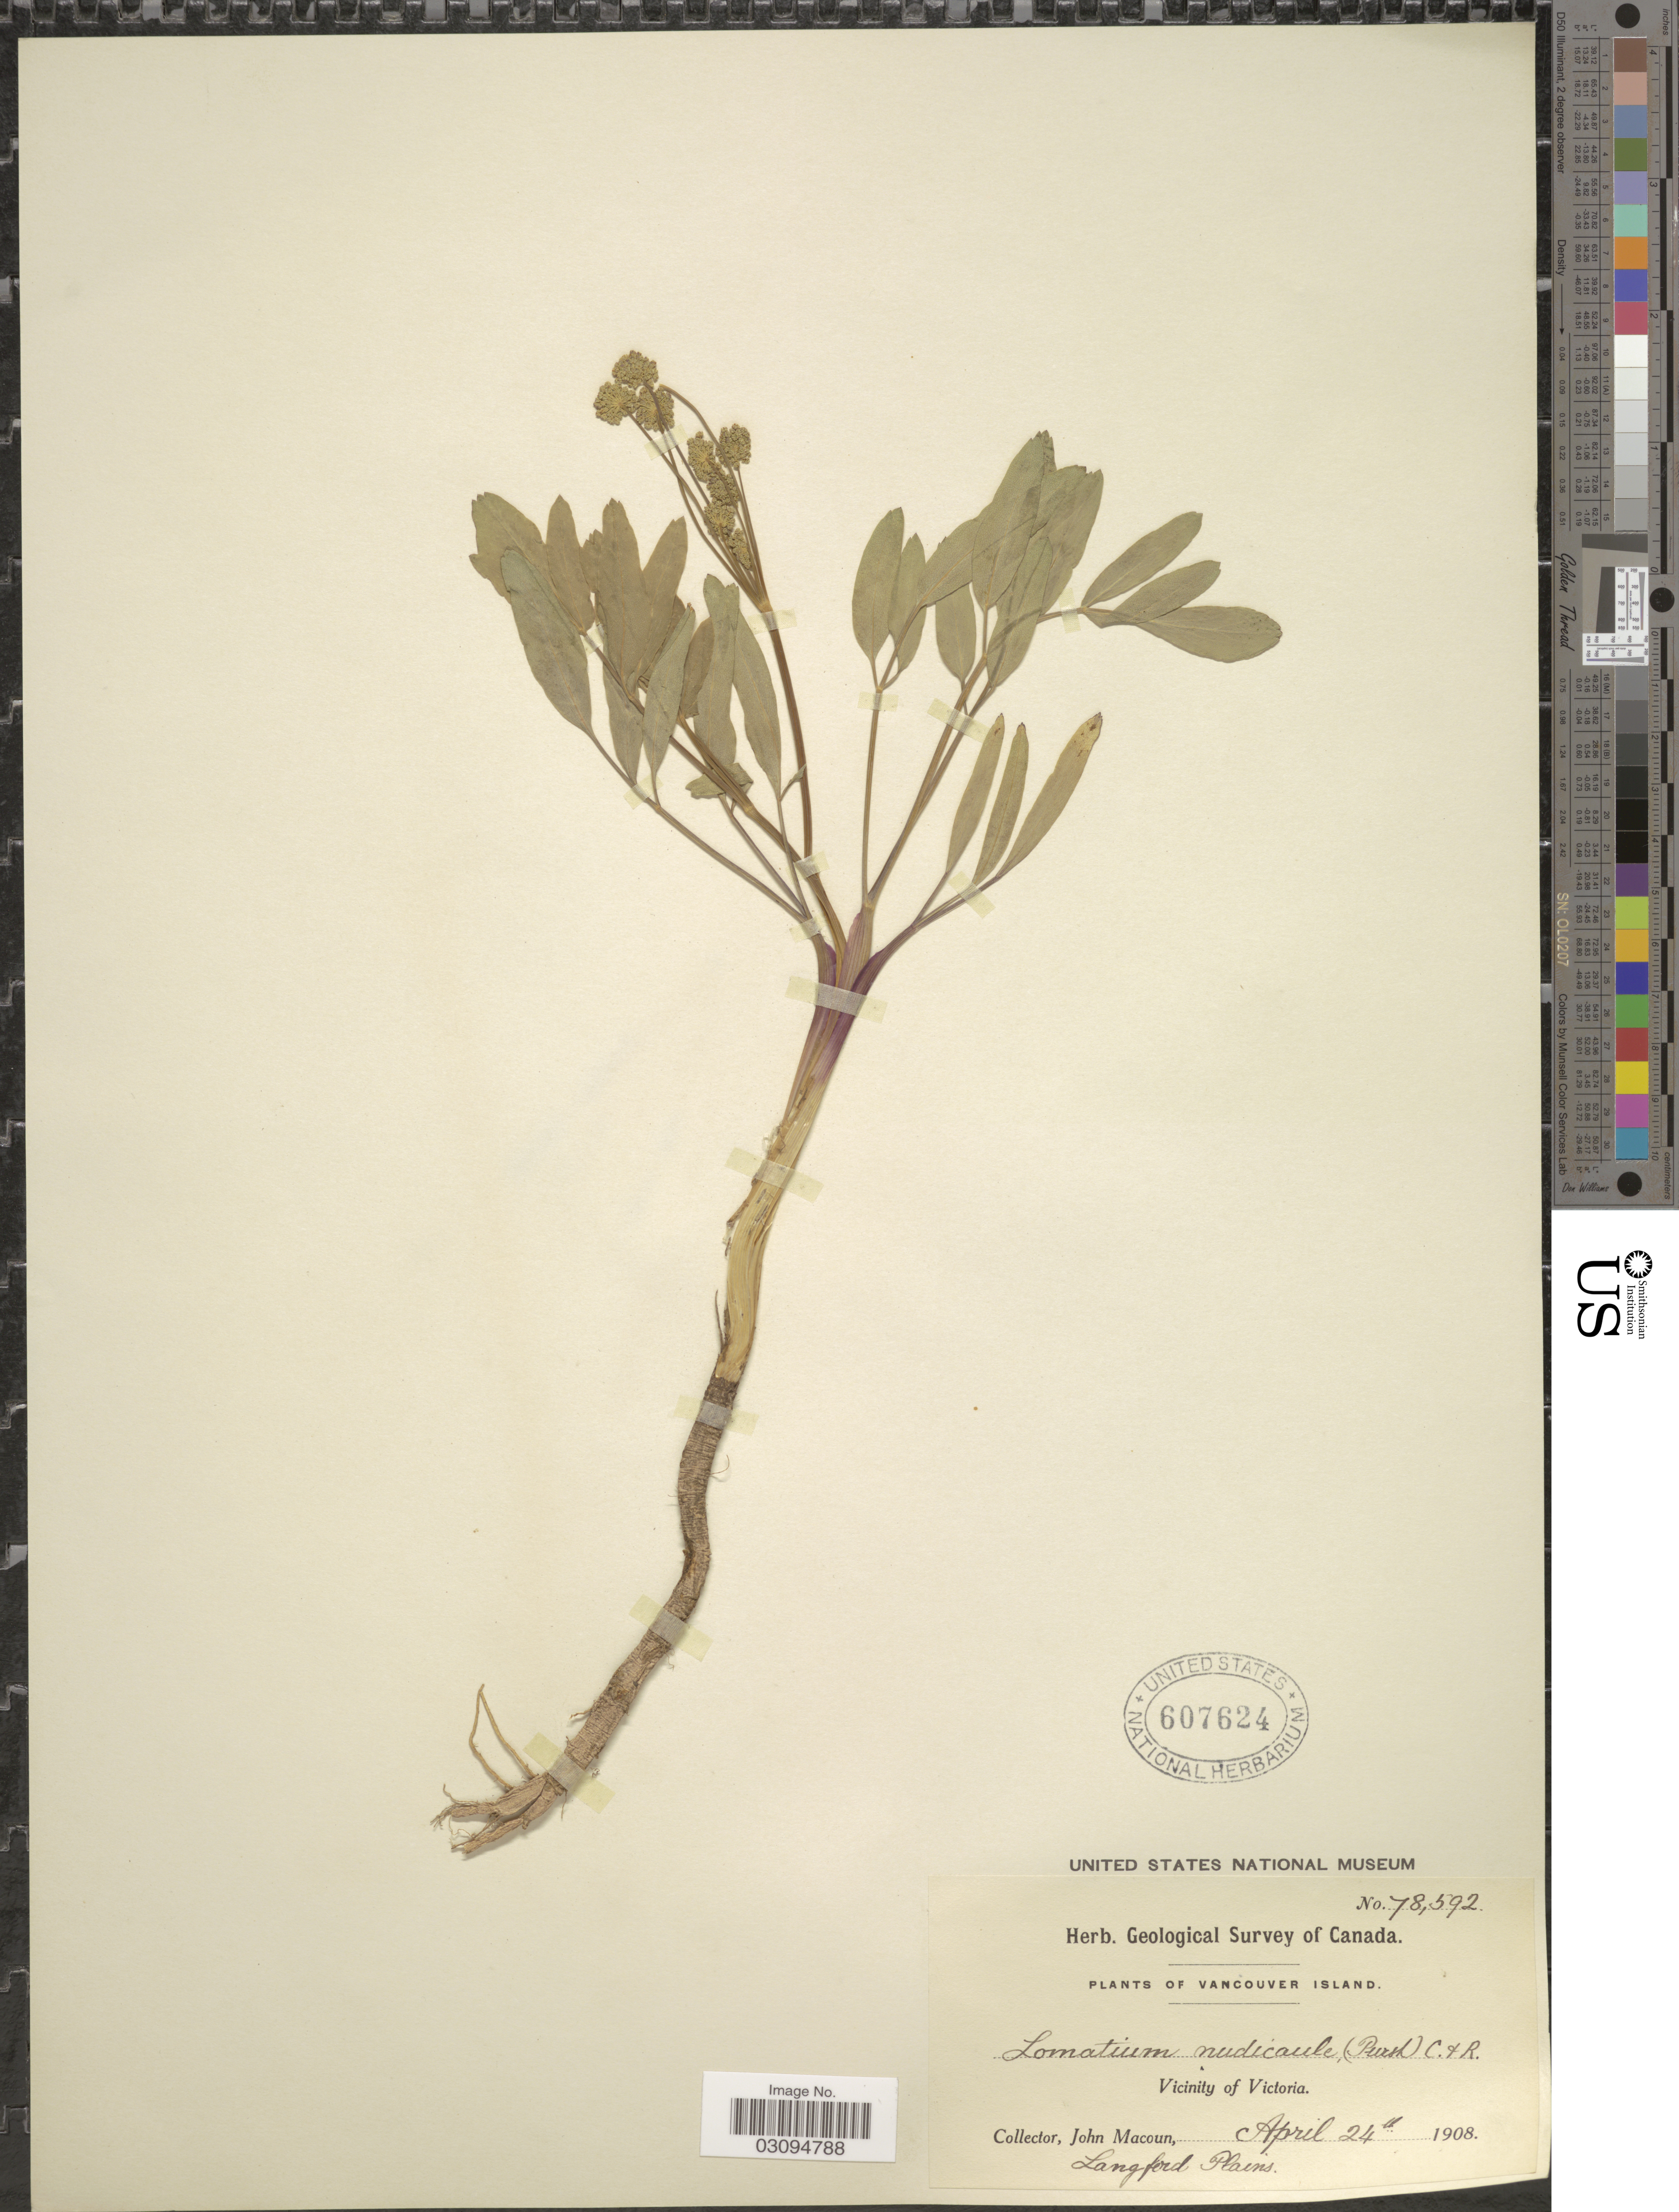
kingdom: Plantae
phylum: Tracheophyta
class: Magnoliopsida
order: Apiales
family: Apiaceae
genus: Lomatium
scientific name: Lomatium nudicaule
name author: (Pursh) J.M. Coult. & Rose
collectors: J. Macoun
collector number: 78592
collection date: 1908-04-24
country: Canada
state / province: British Columbia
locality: Vancouver Island. Vicinity of Victoria. Langford Plains.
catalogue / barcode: US 607624